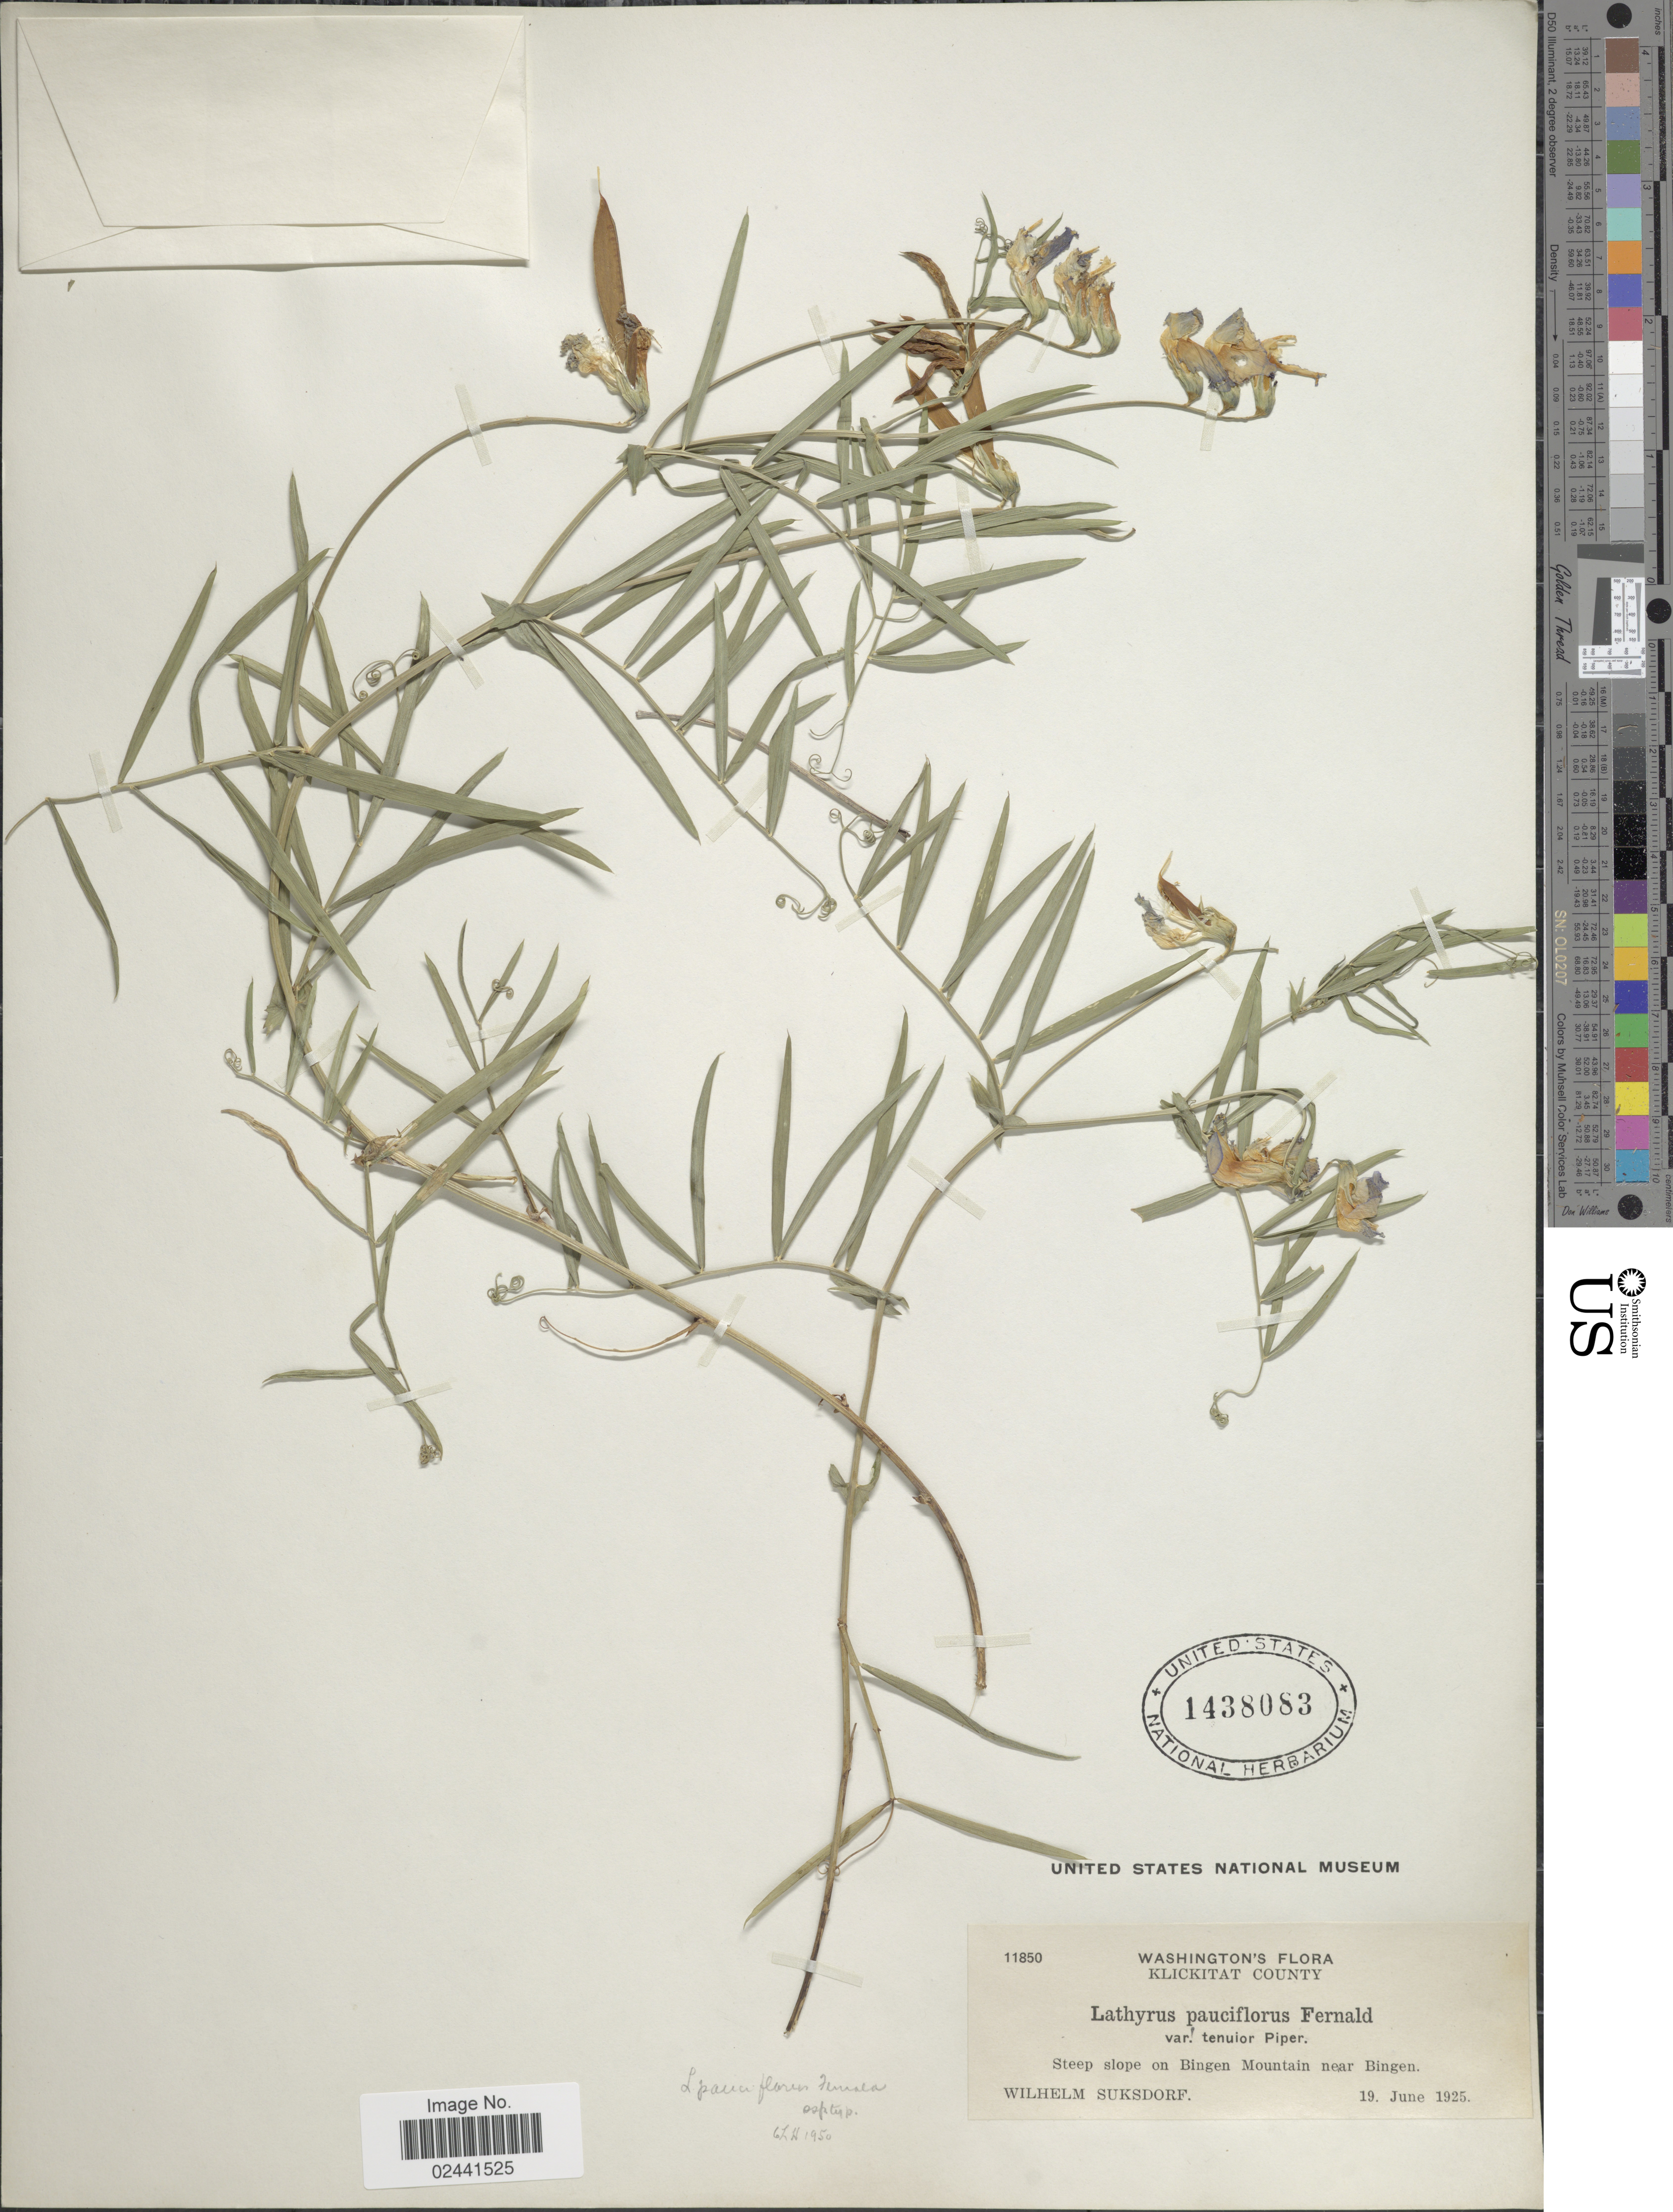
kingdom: Plantae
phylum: Tracheophyta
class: Magnoliopsida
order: Fabales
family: Fabaceae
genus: Lathyrus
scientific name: Lathyrus pauciflorus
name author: Fernald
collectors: W. N. Suksdorf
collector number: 11850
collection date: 1925-06-19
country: United States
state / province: Washington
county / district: Klickitat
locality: Klickitat County, Steep slope on Bingen Mountain near Bingen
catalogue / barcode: US 1438083